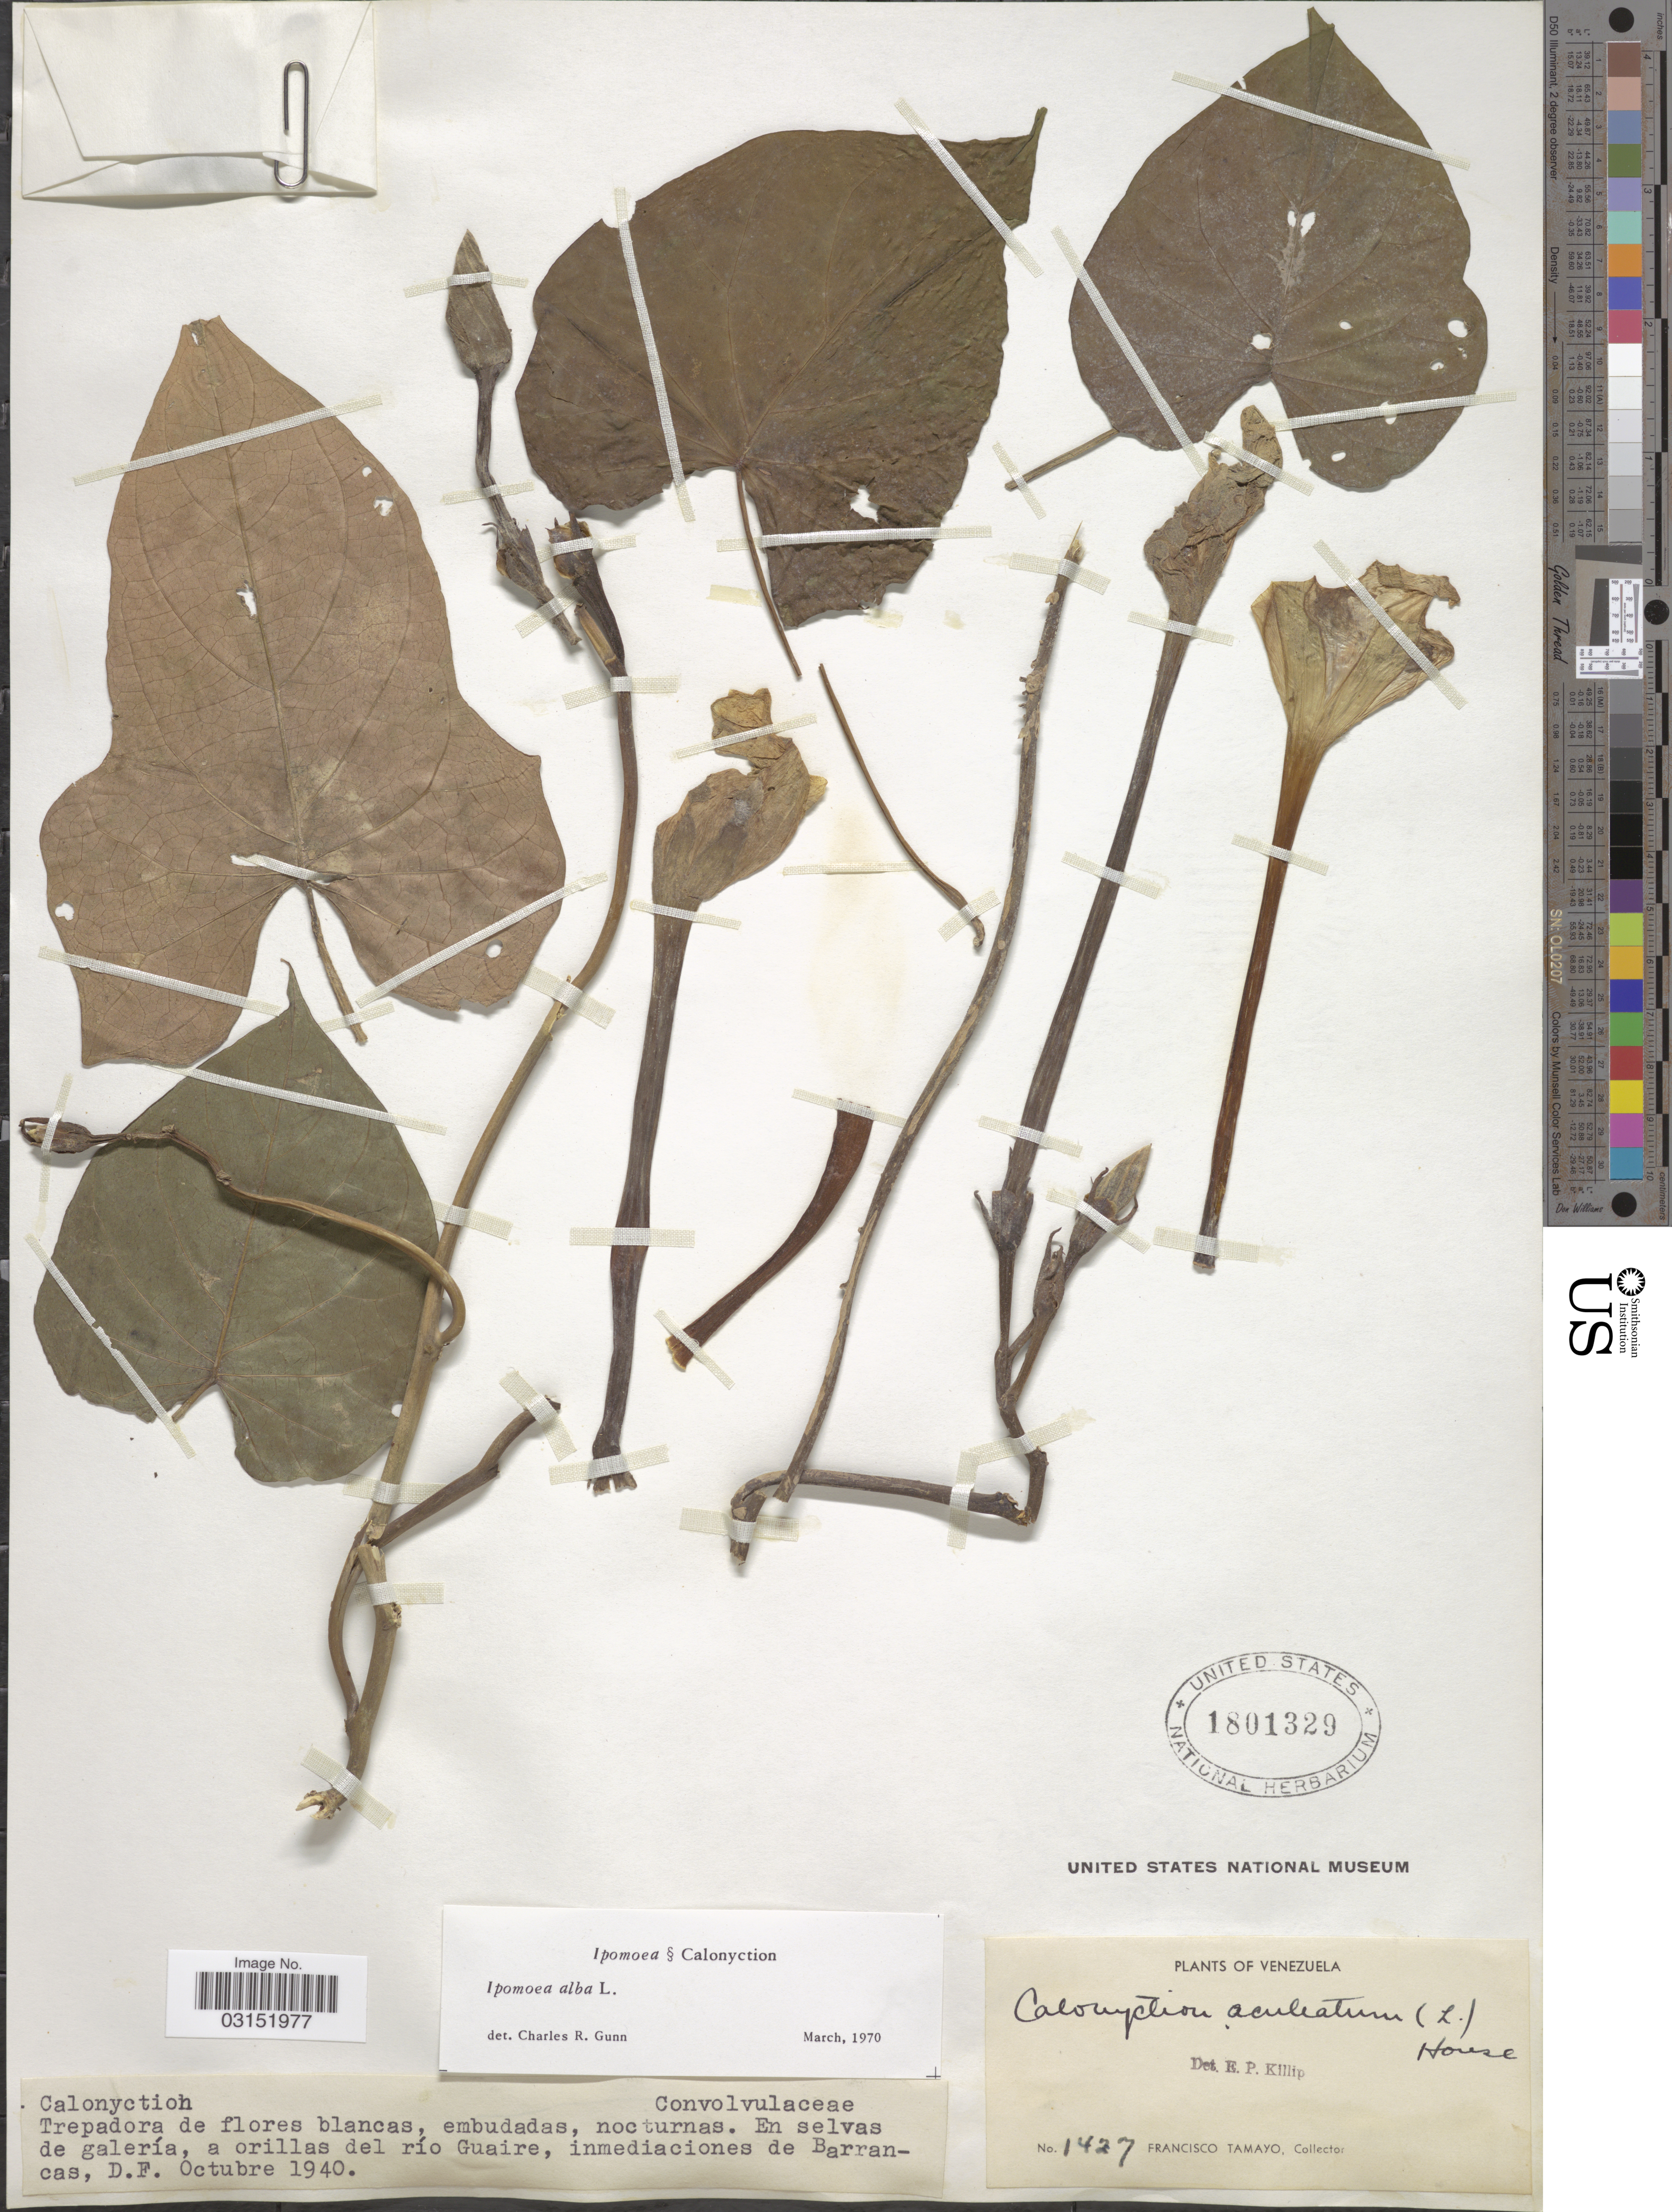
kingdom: Plantae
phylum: Tracheophyta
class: Magnoliopsida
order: Solanales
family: Convolvulaceae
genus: Ipomoea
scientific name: Ipomoea alba L.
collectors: F. Tamayo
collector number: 1427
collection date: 1940-10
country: Venezuela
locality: En selvas de galería, a orillas del río Guaire, inmediaciones de Barrancas, D.F.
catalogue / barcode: US 1801329